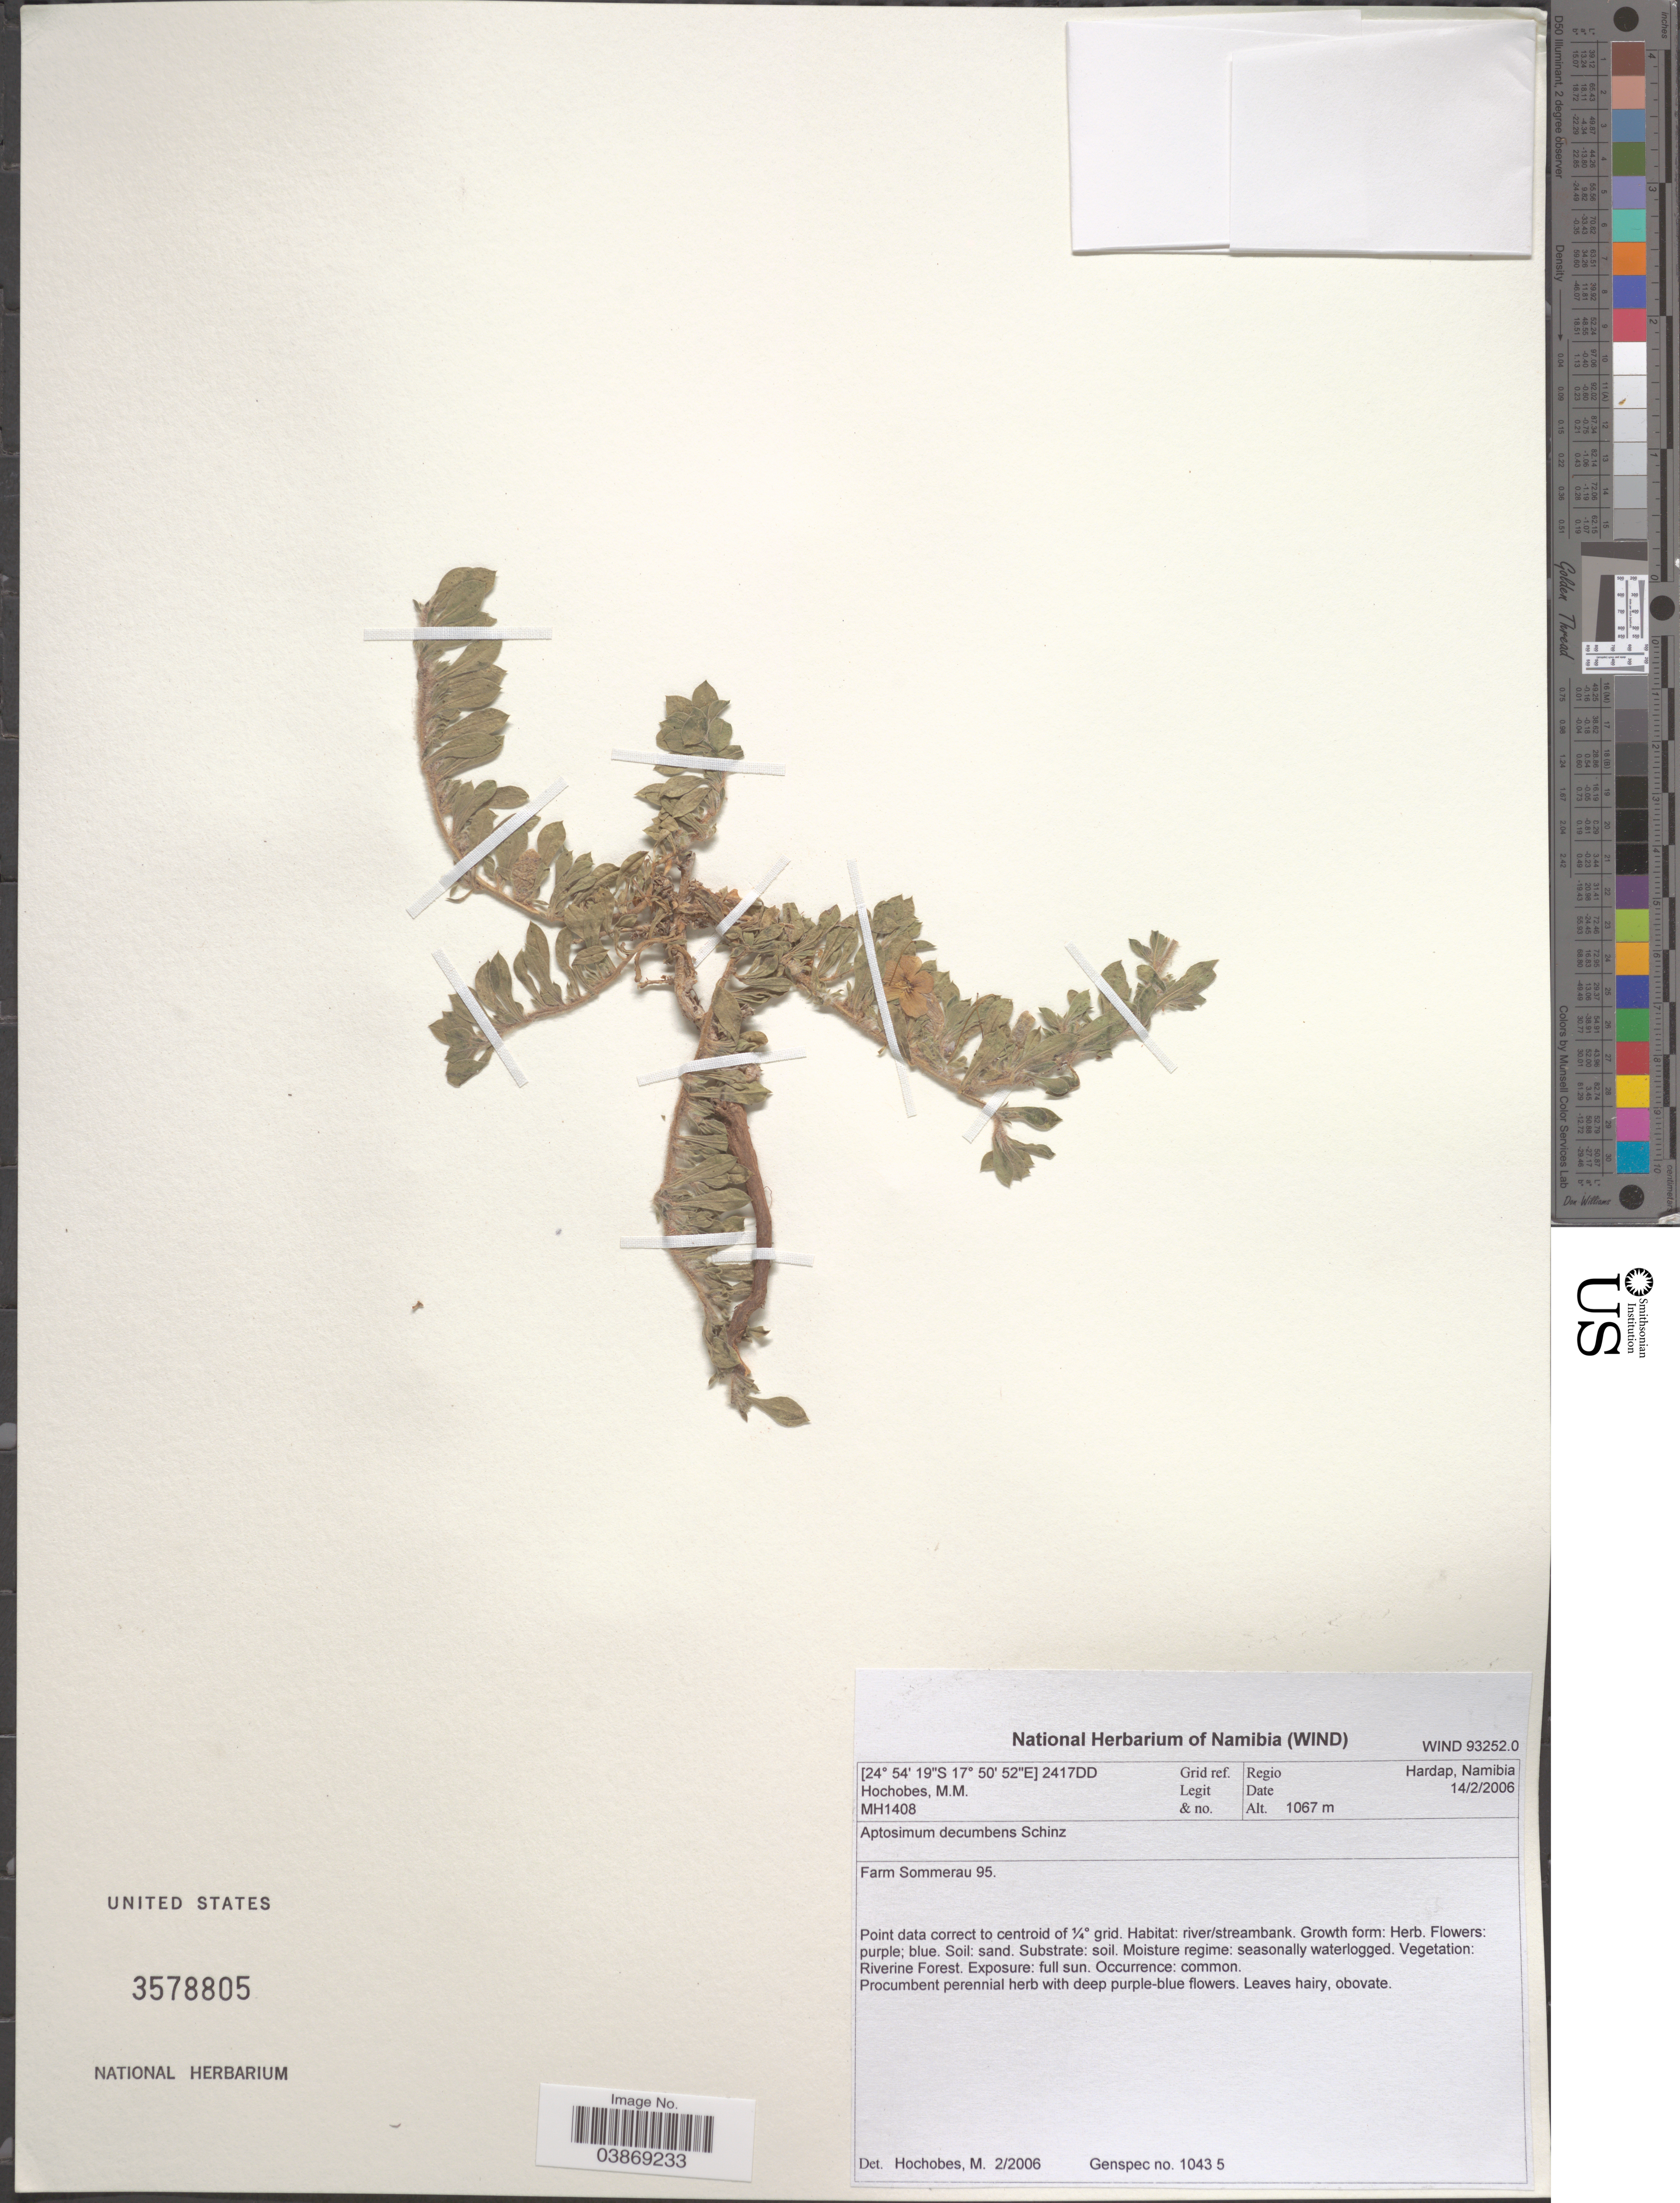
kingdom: Plantae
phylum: Tracheophyta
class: Magnoliopsida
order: Lamiales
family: Scrophulariaceae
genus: Aptosimum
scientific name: Aptosimum decumbens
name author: Schinz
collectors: M. Hochobes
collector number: MH1408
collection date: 2006-02-14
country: Namibia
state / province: Hardap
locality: Grid ref. 2417DD. Regio Hardap. Farm Sommerau 95.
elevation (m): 1067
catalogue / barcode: US 3578805